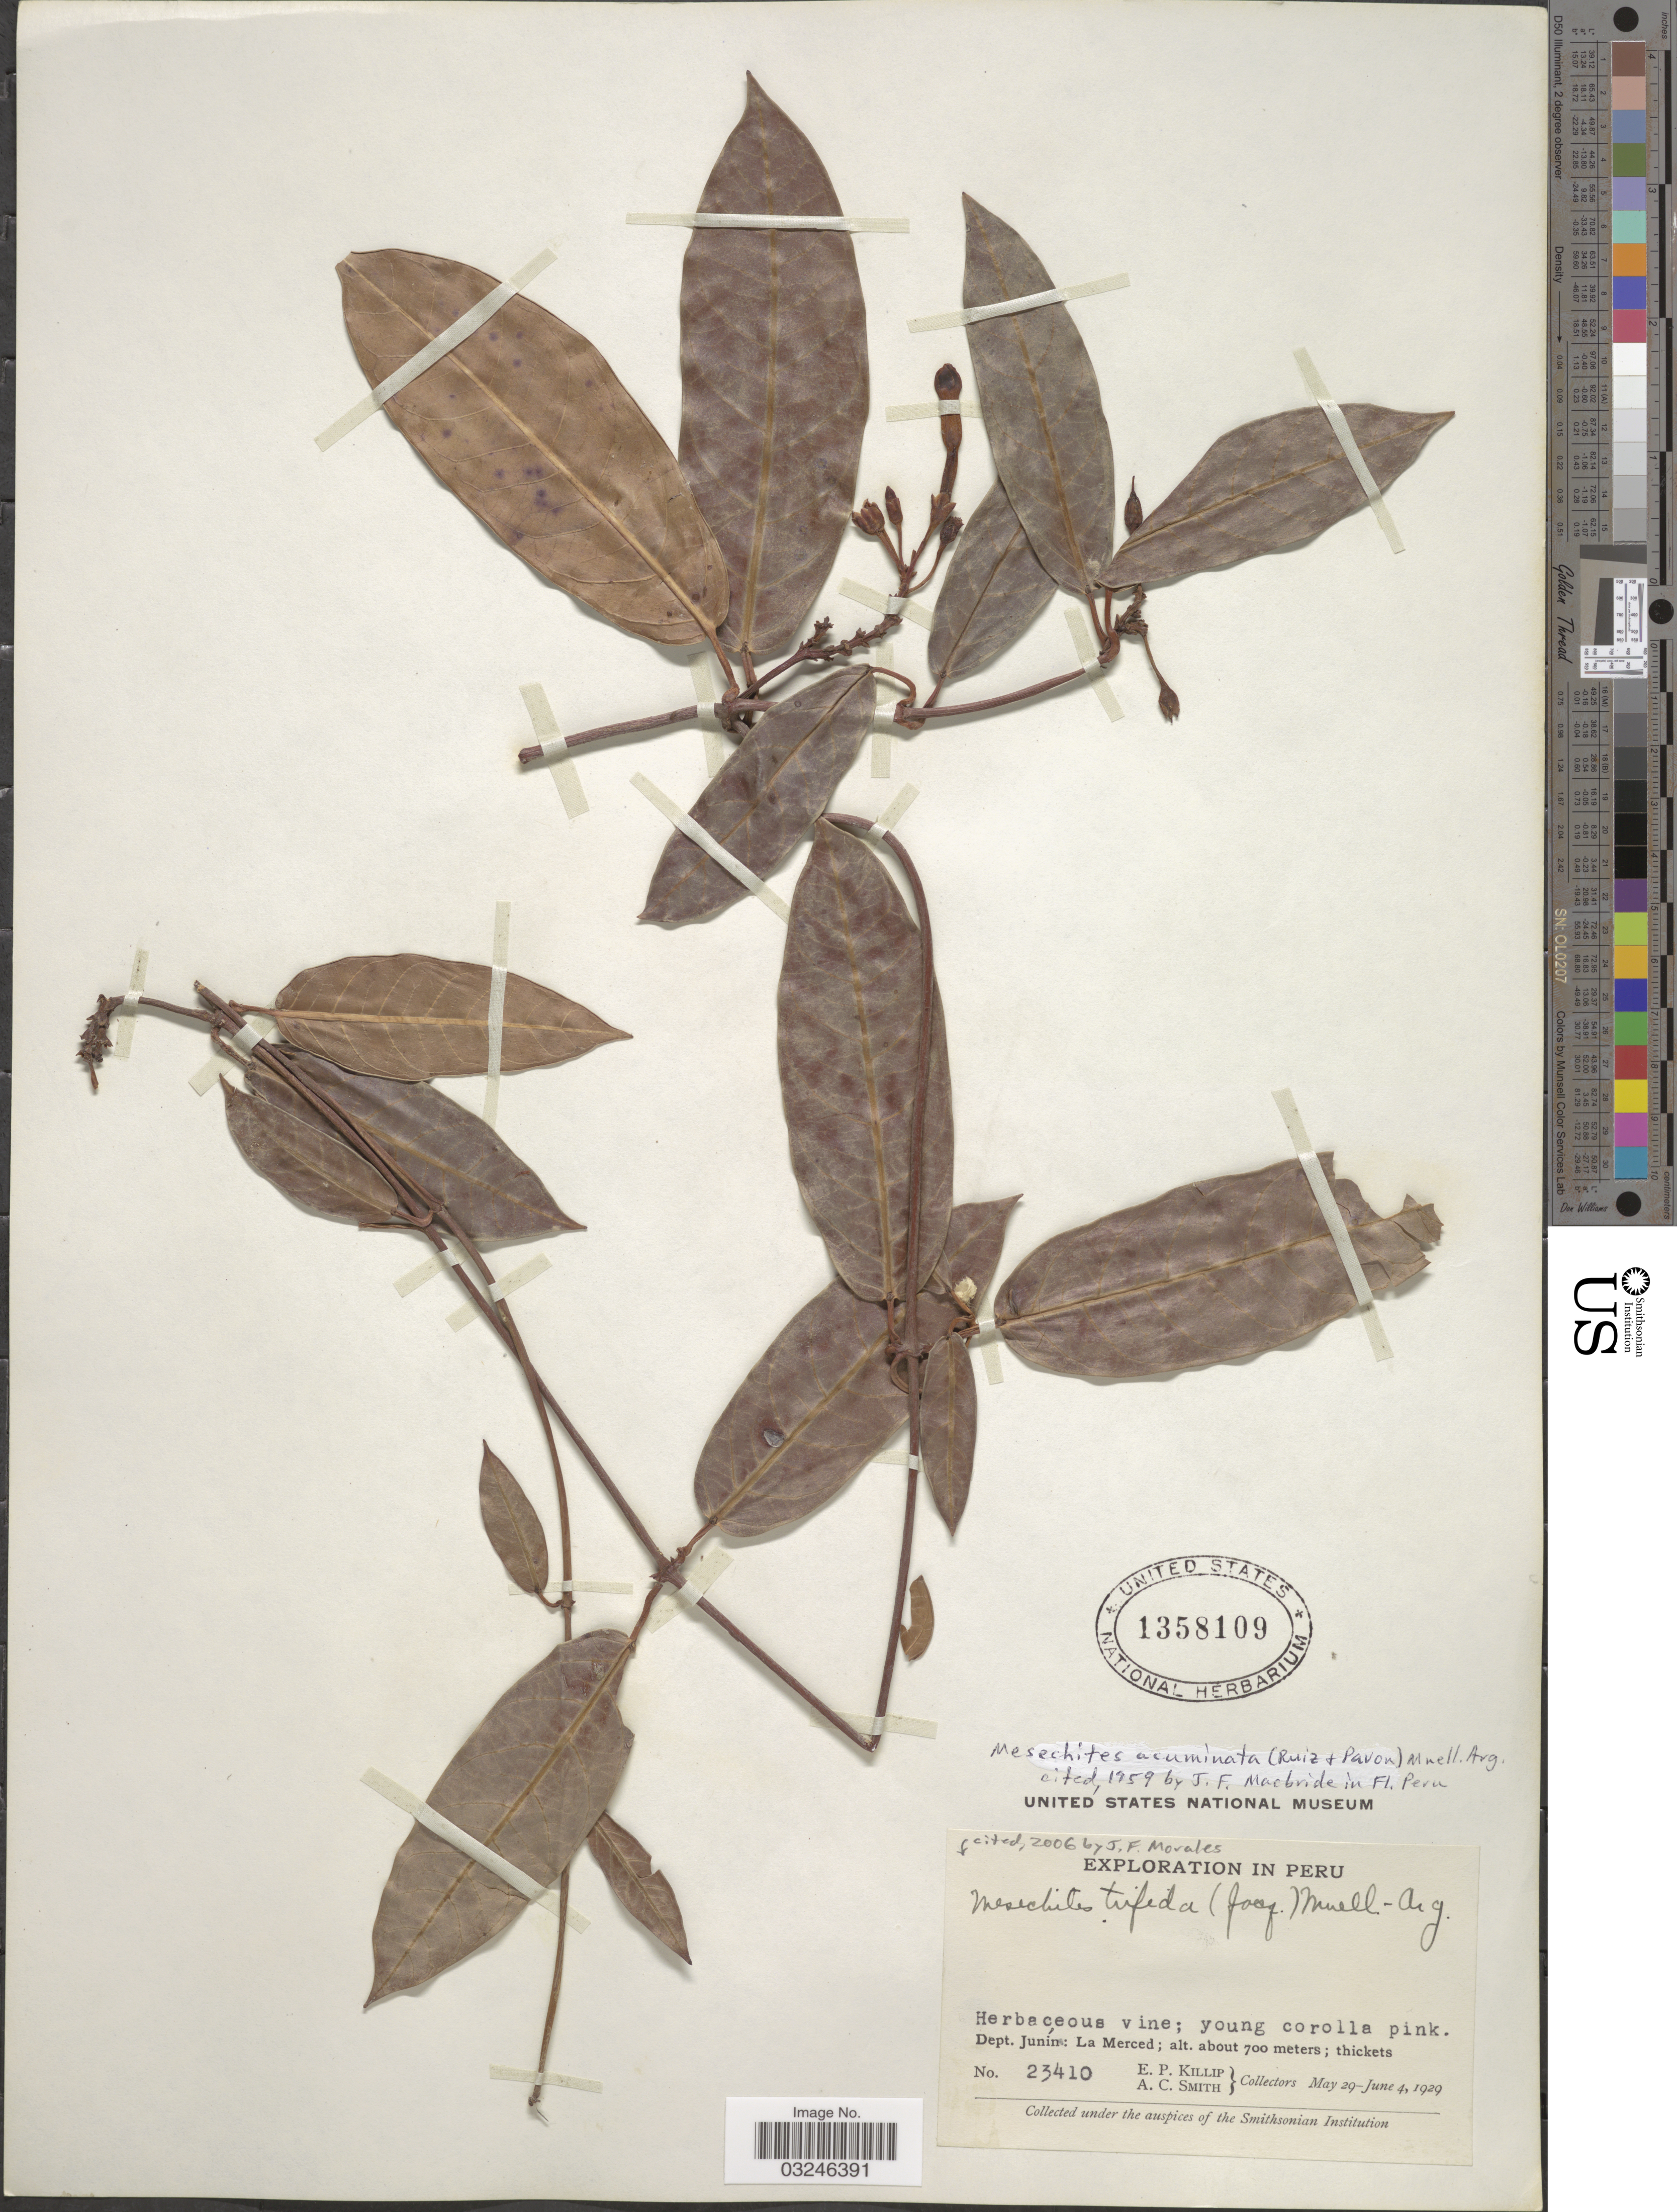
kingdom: Plantae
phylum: Tracheophyta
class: Magnoliopsida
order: Gentianales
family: Apocynaceae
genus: Mesechites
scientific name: Mesechites trifidus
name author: (Jacq.) Müll. Arg.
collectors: E. P. Killip & A. C. Smith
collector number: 23410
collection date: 1929-05-29/1929-06-04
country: Peru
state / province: Junín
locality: Dept. Junín: La Merced.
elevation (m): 700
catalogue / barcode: US 1358109